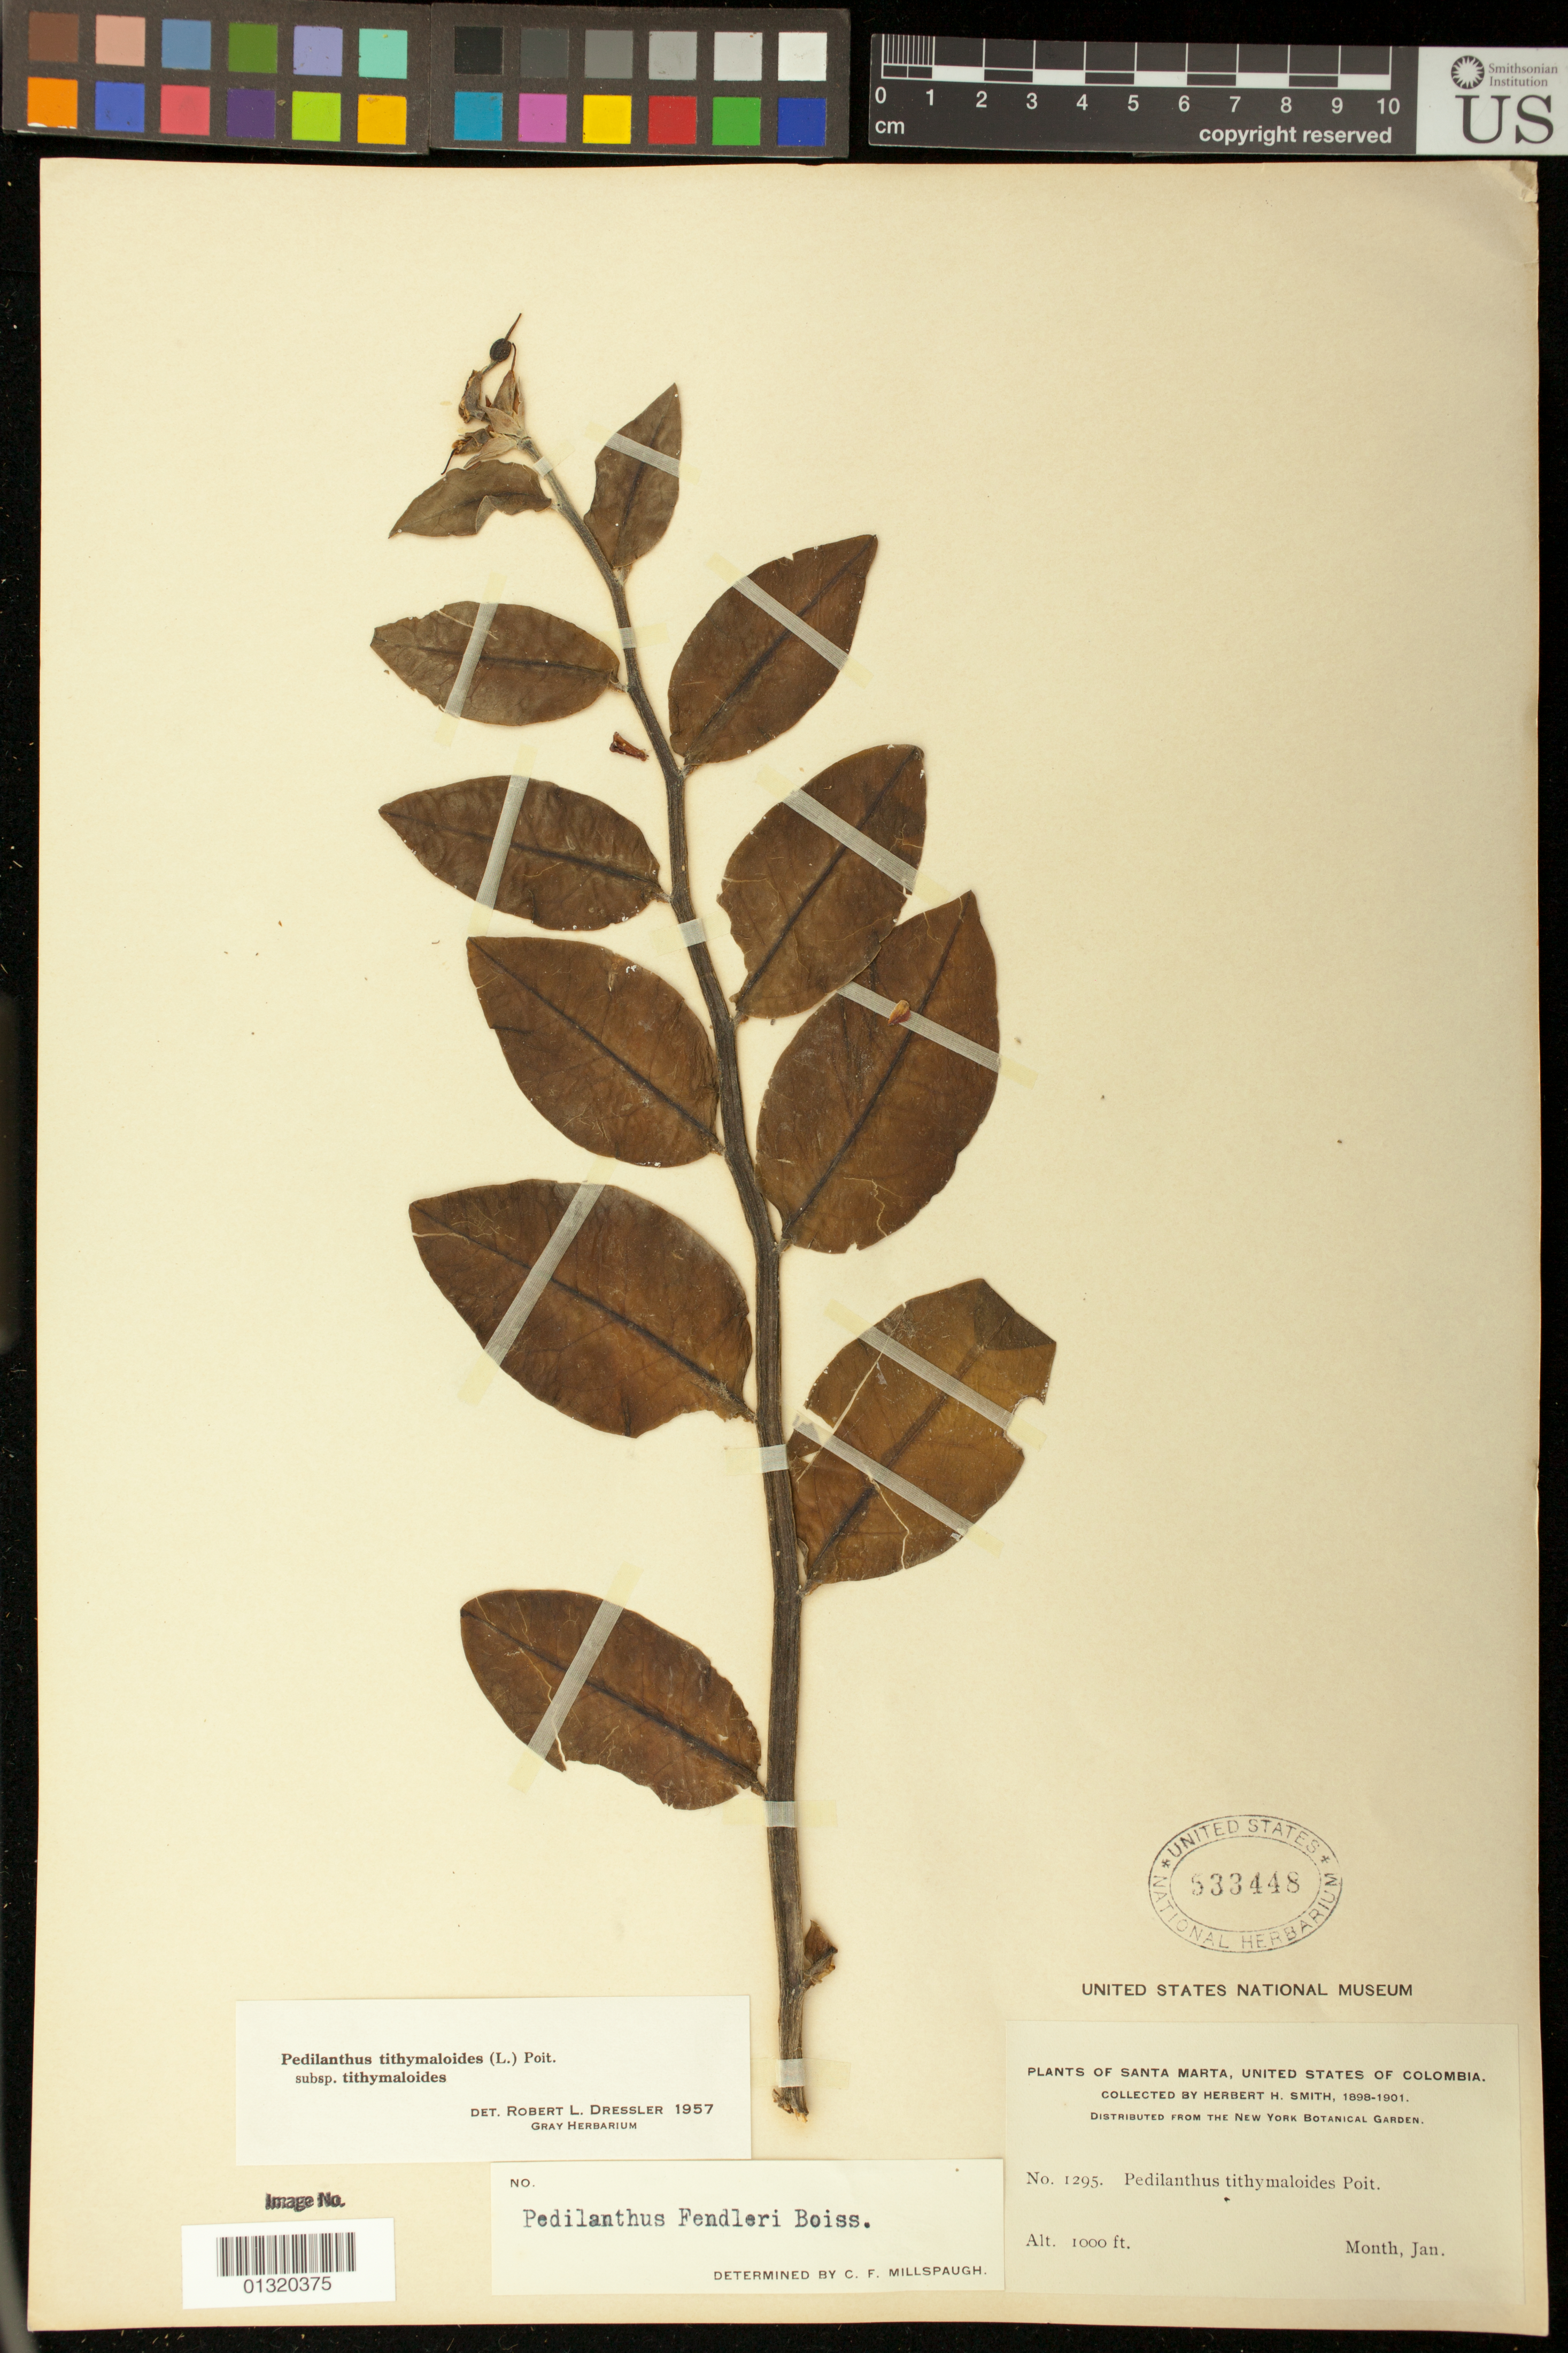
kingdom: Plantae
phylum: Tracheophyta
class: Magnoliopsida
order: Malpighiales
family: Euphorbiaceae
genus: Pedilanthus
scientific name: Pedilanthus tithymaloides subsp. tithymaloides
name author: (L.) Poit.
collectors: H. H. Smith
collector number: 1295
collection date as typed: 1898-1901; Jan.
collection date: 1898/1901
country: Colombia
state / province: Magdalena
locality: Santa Marta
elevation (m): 305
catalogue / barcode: US 533448